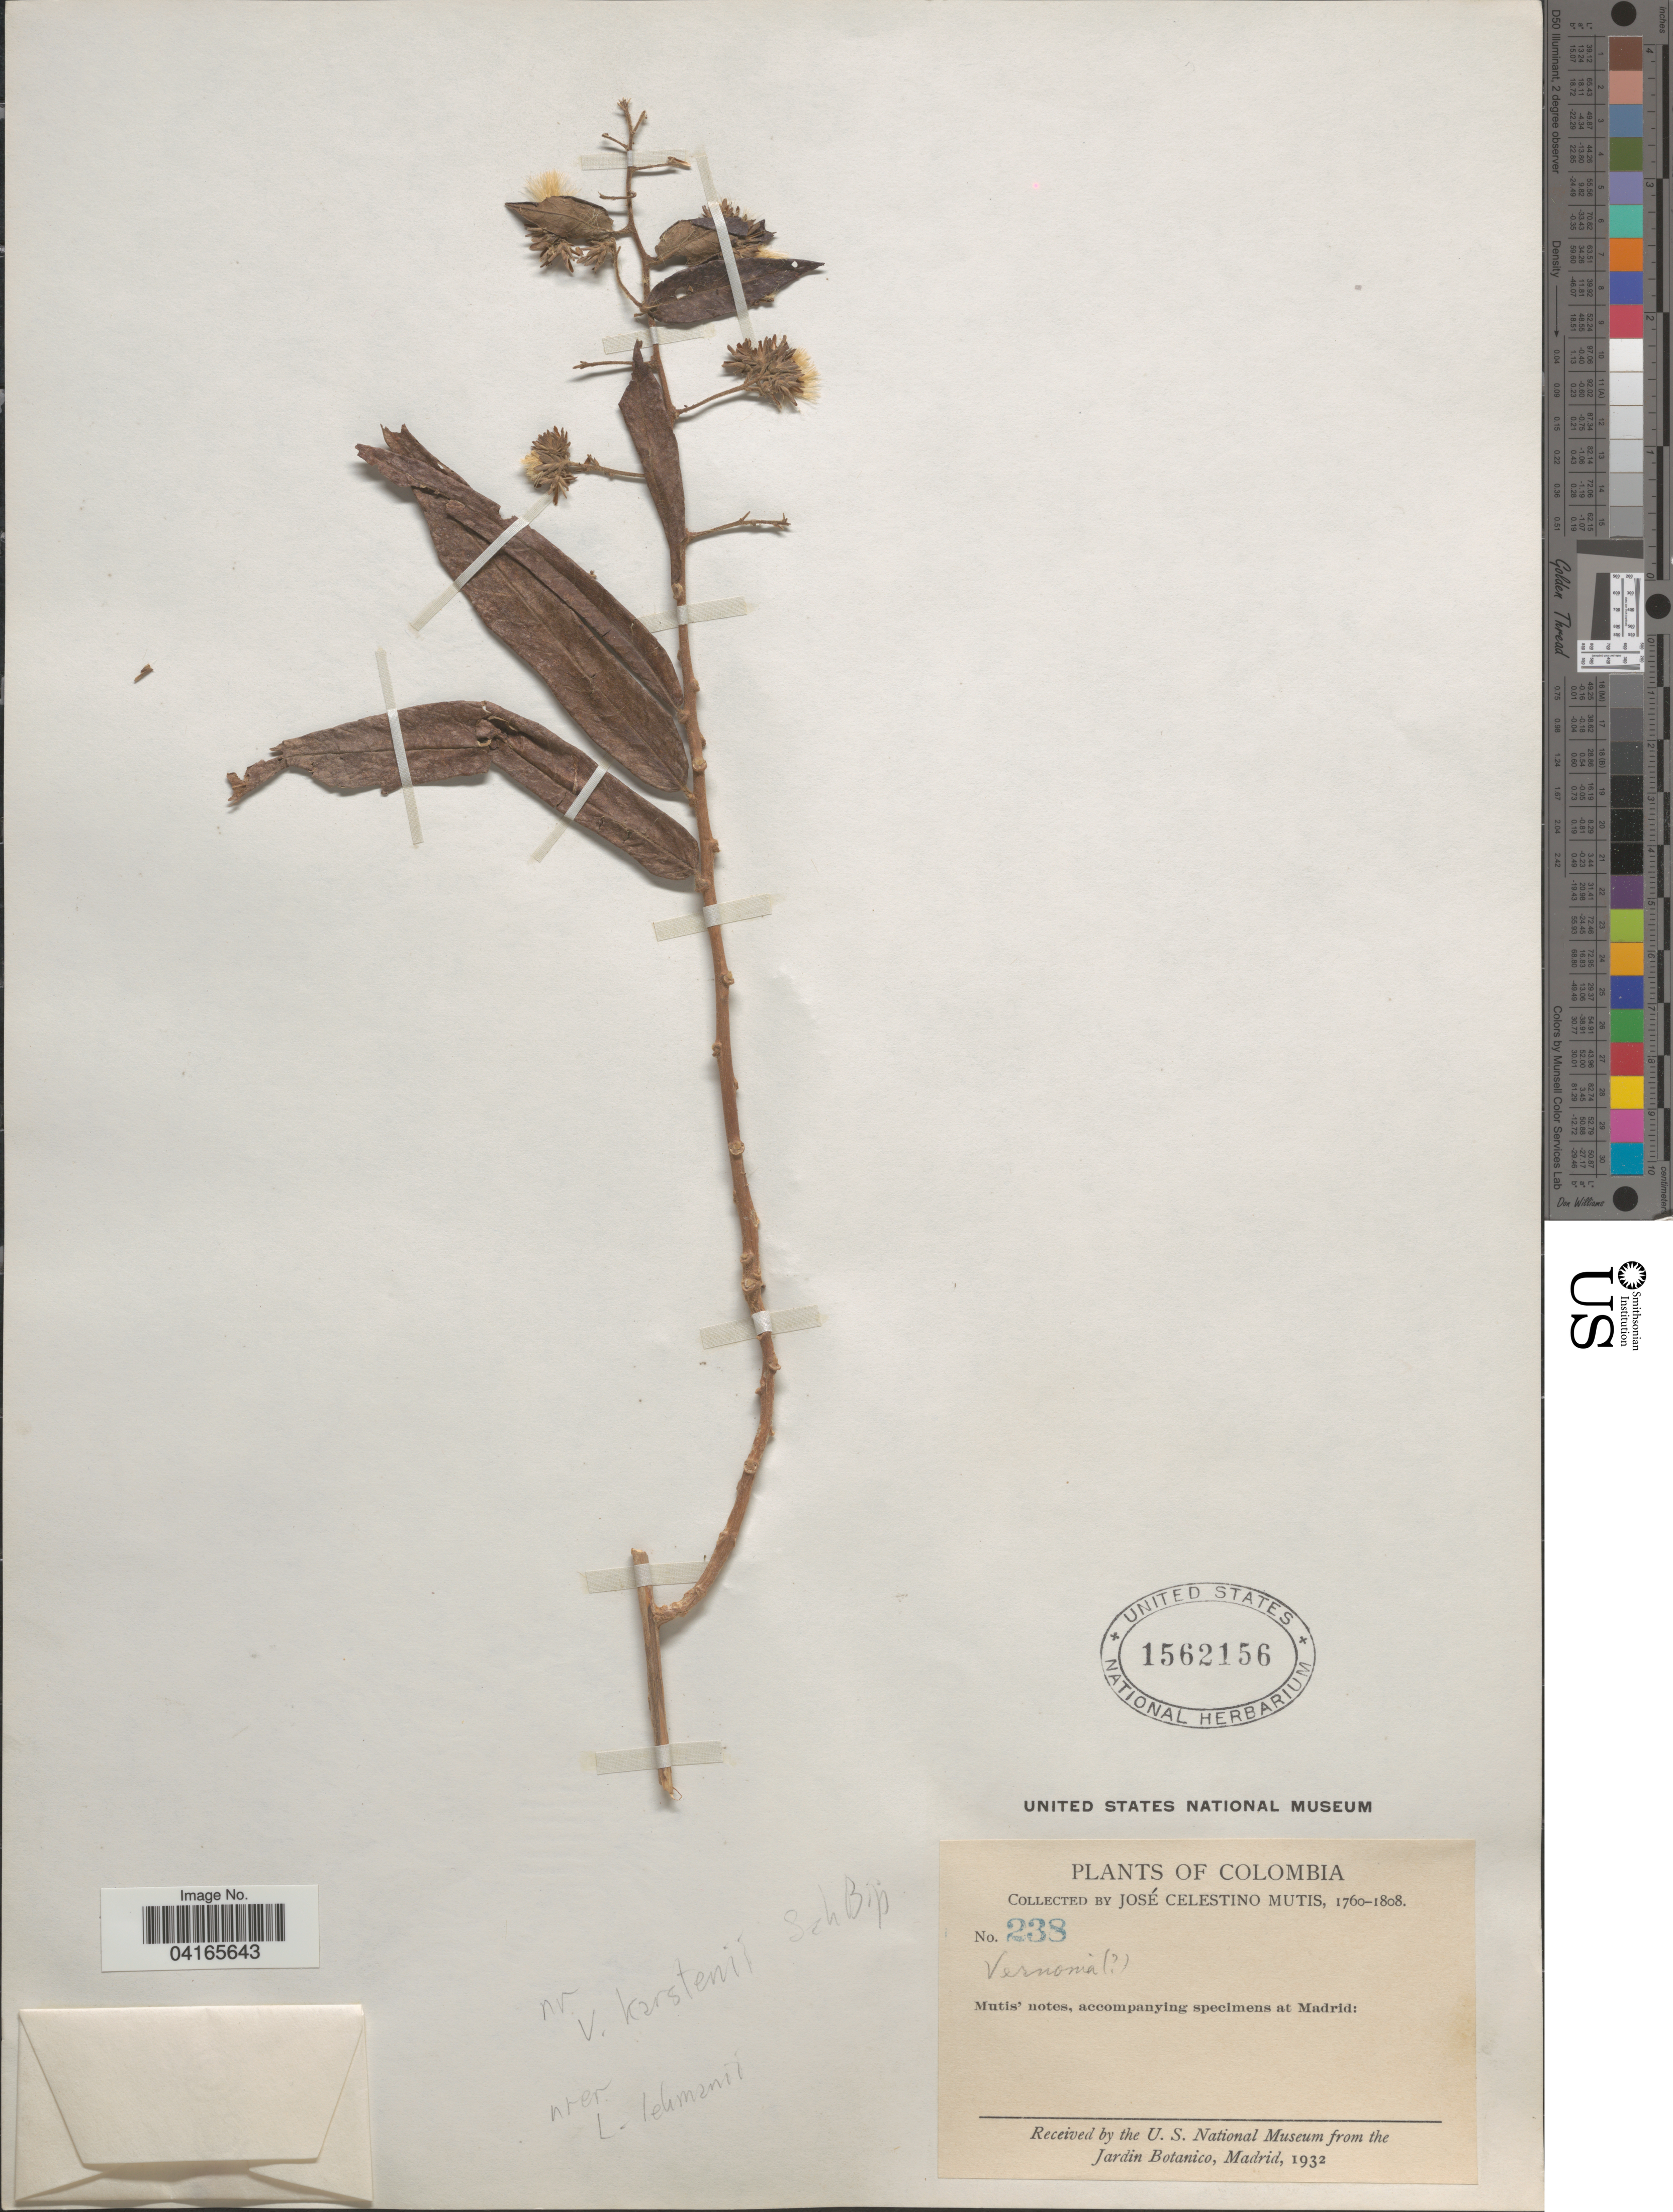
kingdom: Plantae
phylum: Tracheophyta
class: Magnoliopsida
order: Asterales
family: Asteraceae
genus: Trixis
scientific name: Trixis proustioides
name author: Hieron.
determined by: Ávila C., Fabio Andrés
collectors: J. C. B. Mutis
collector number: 238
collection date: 1760/1808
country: Colombia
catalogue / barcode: US 1562156